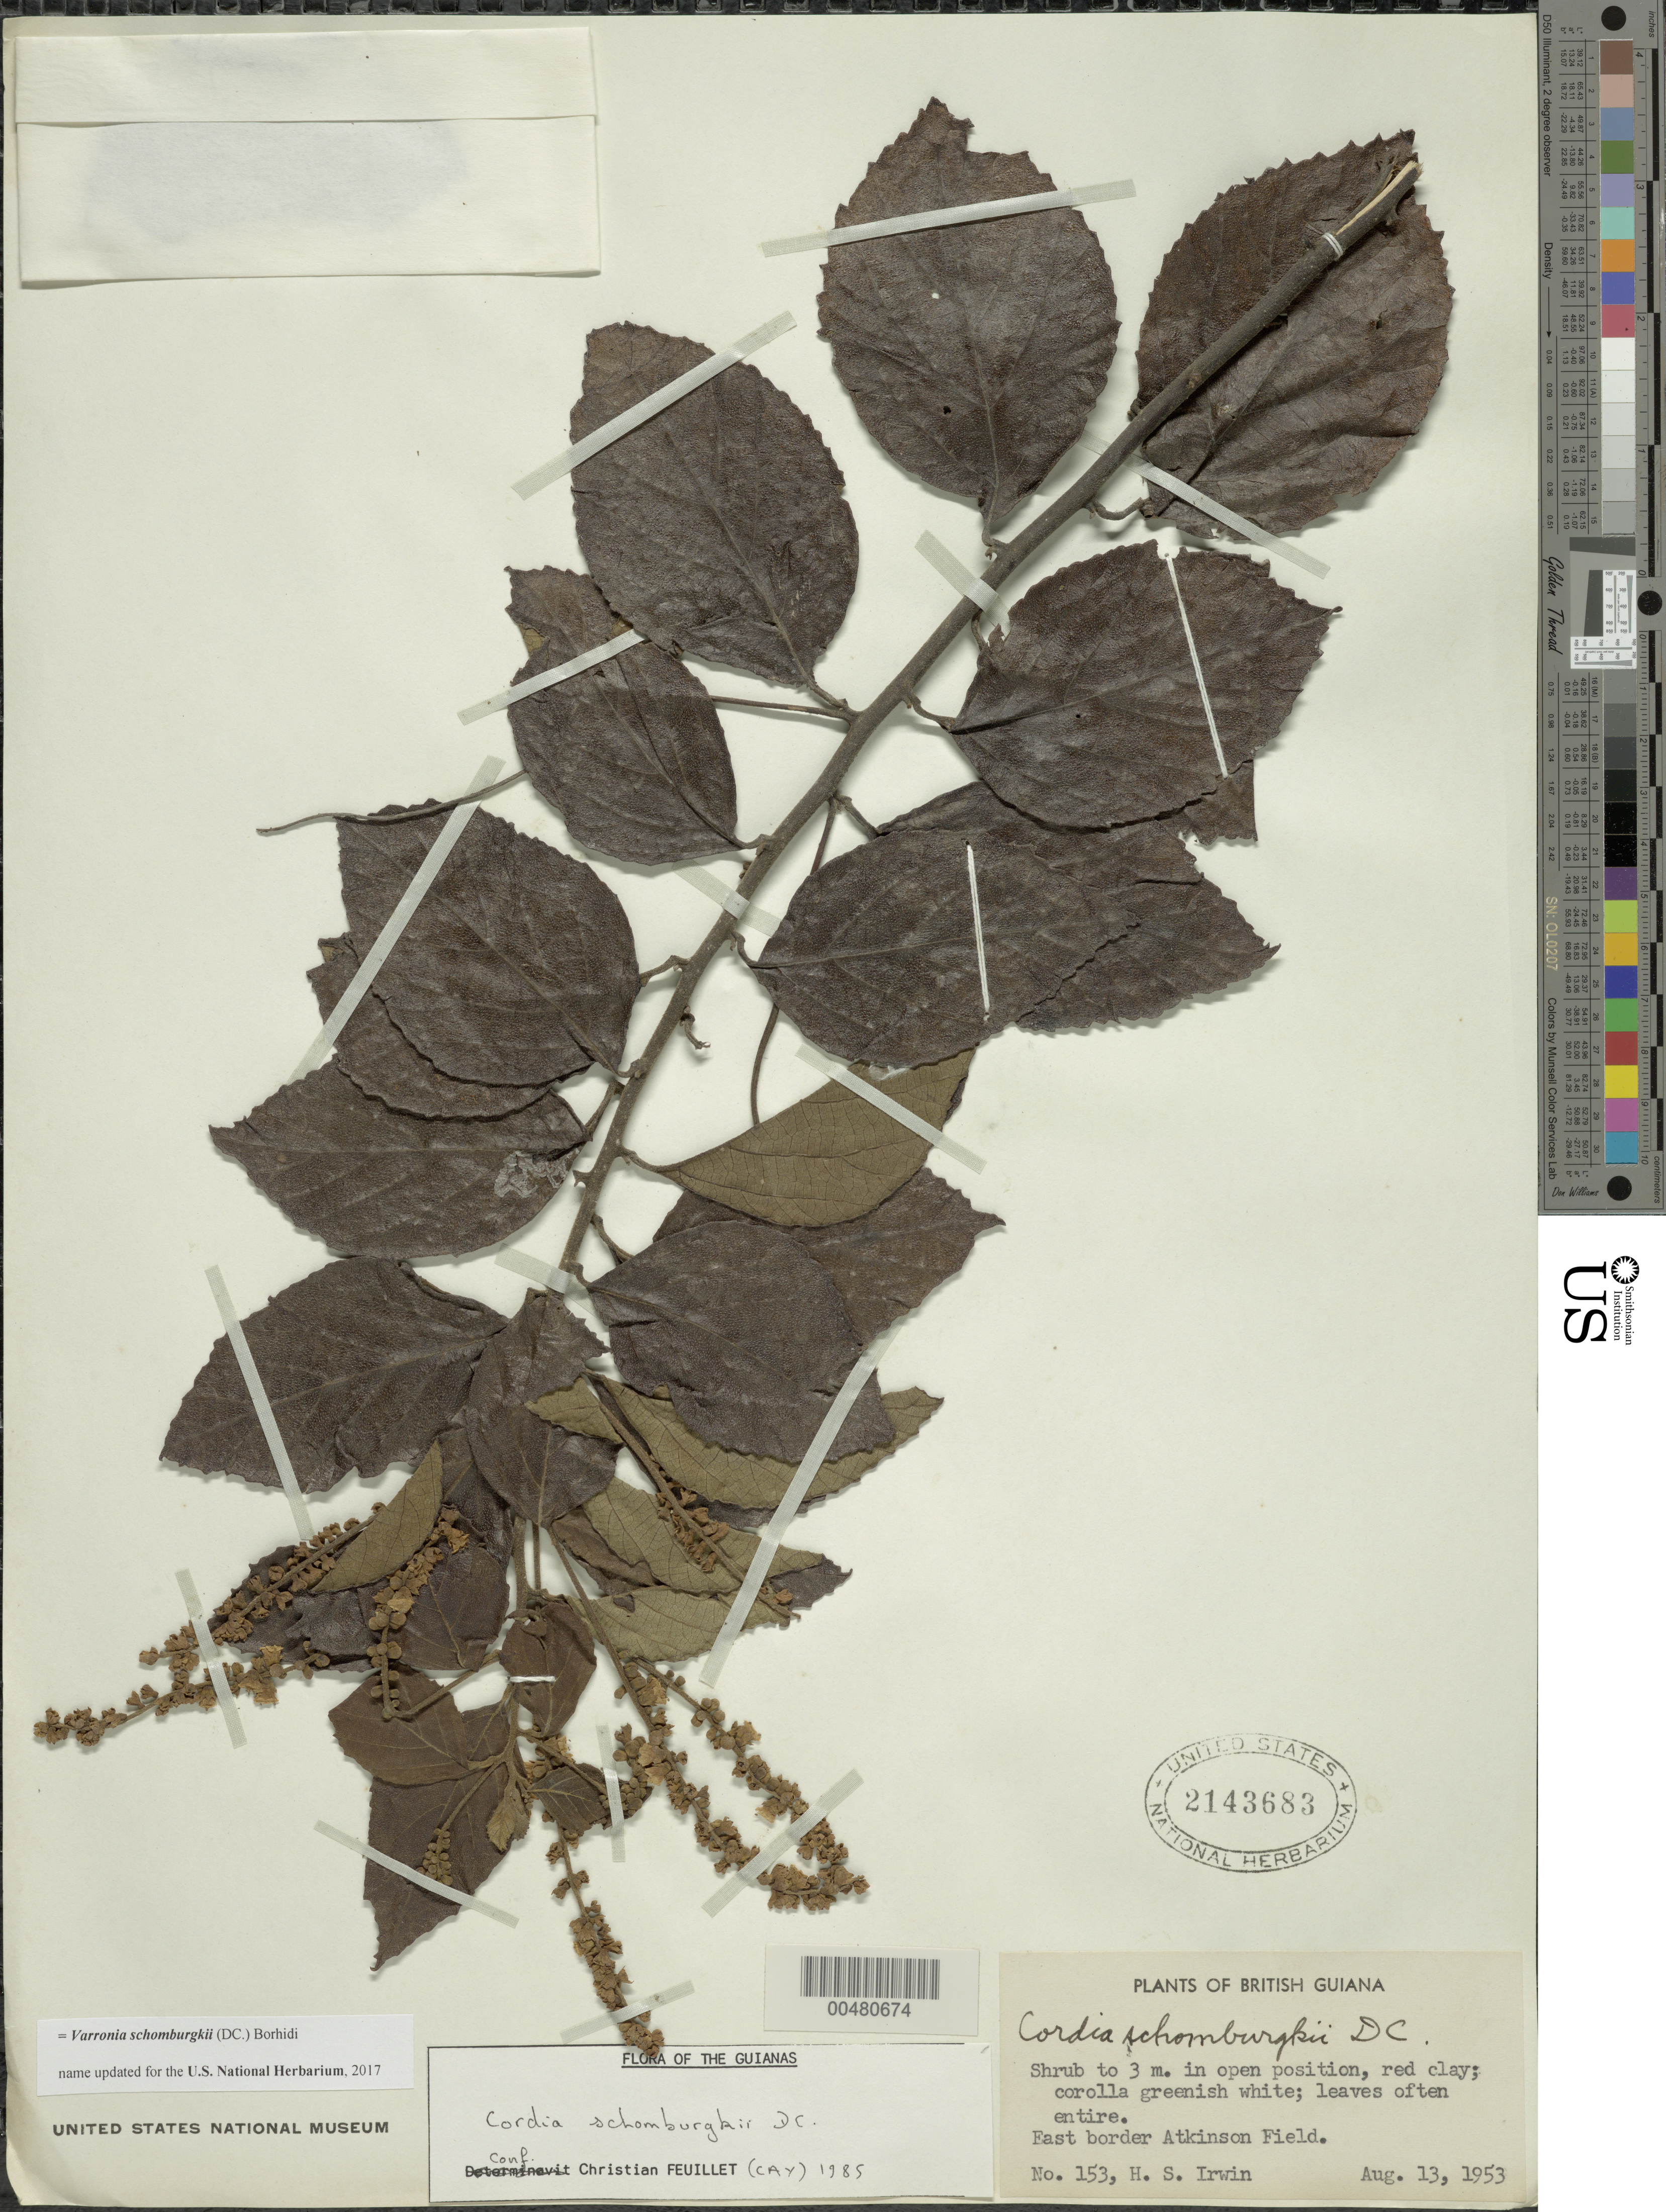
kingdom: Plantae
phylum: Tracheophyta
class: Magnoliopsida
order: Boraginales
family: Cordiaceae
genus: Varronia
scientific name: Varronia schomburgkii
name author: (DC.) Borhidi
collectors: H. Irwin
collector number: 153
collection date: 1953-08-13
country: Guyana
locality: British Guiana, East border Atkinson Field.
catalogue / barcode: US 2143683